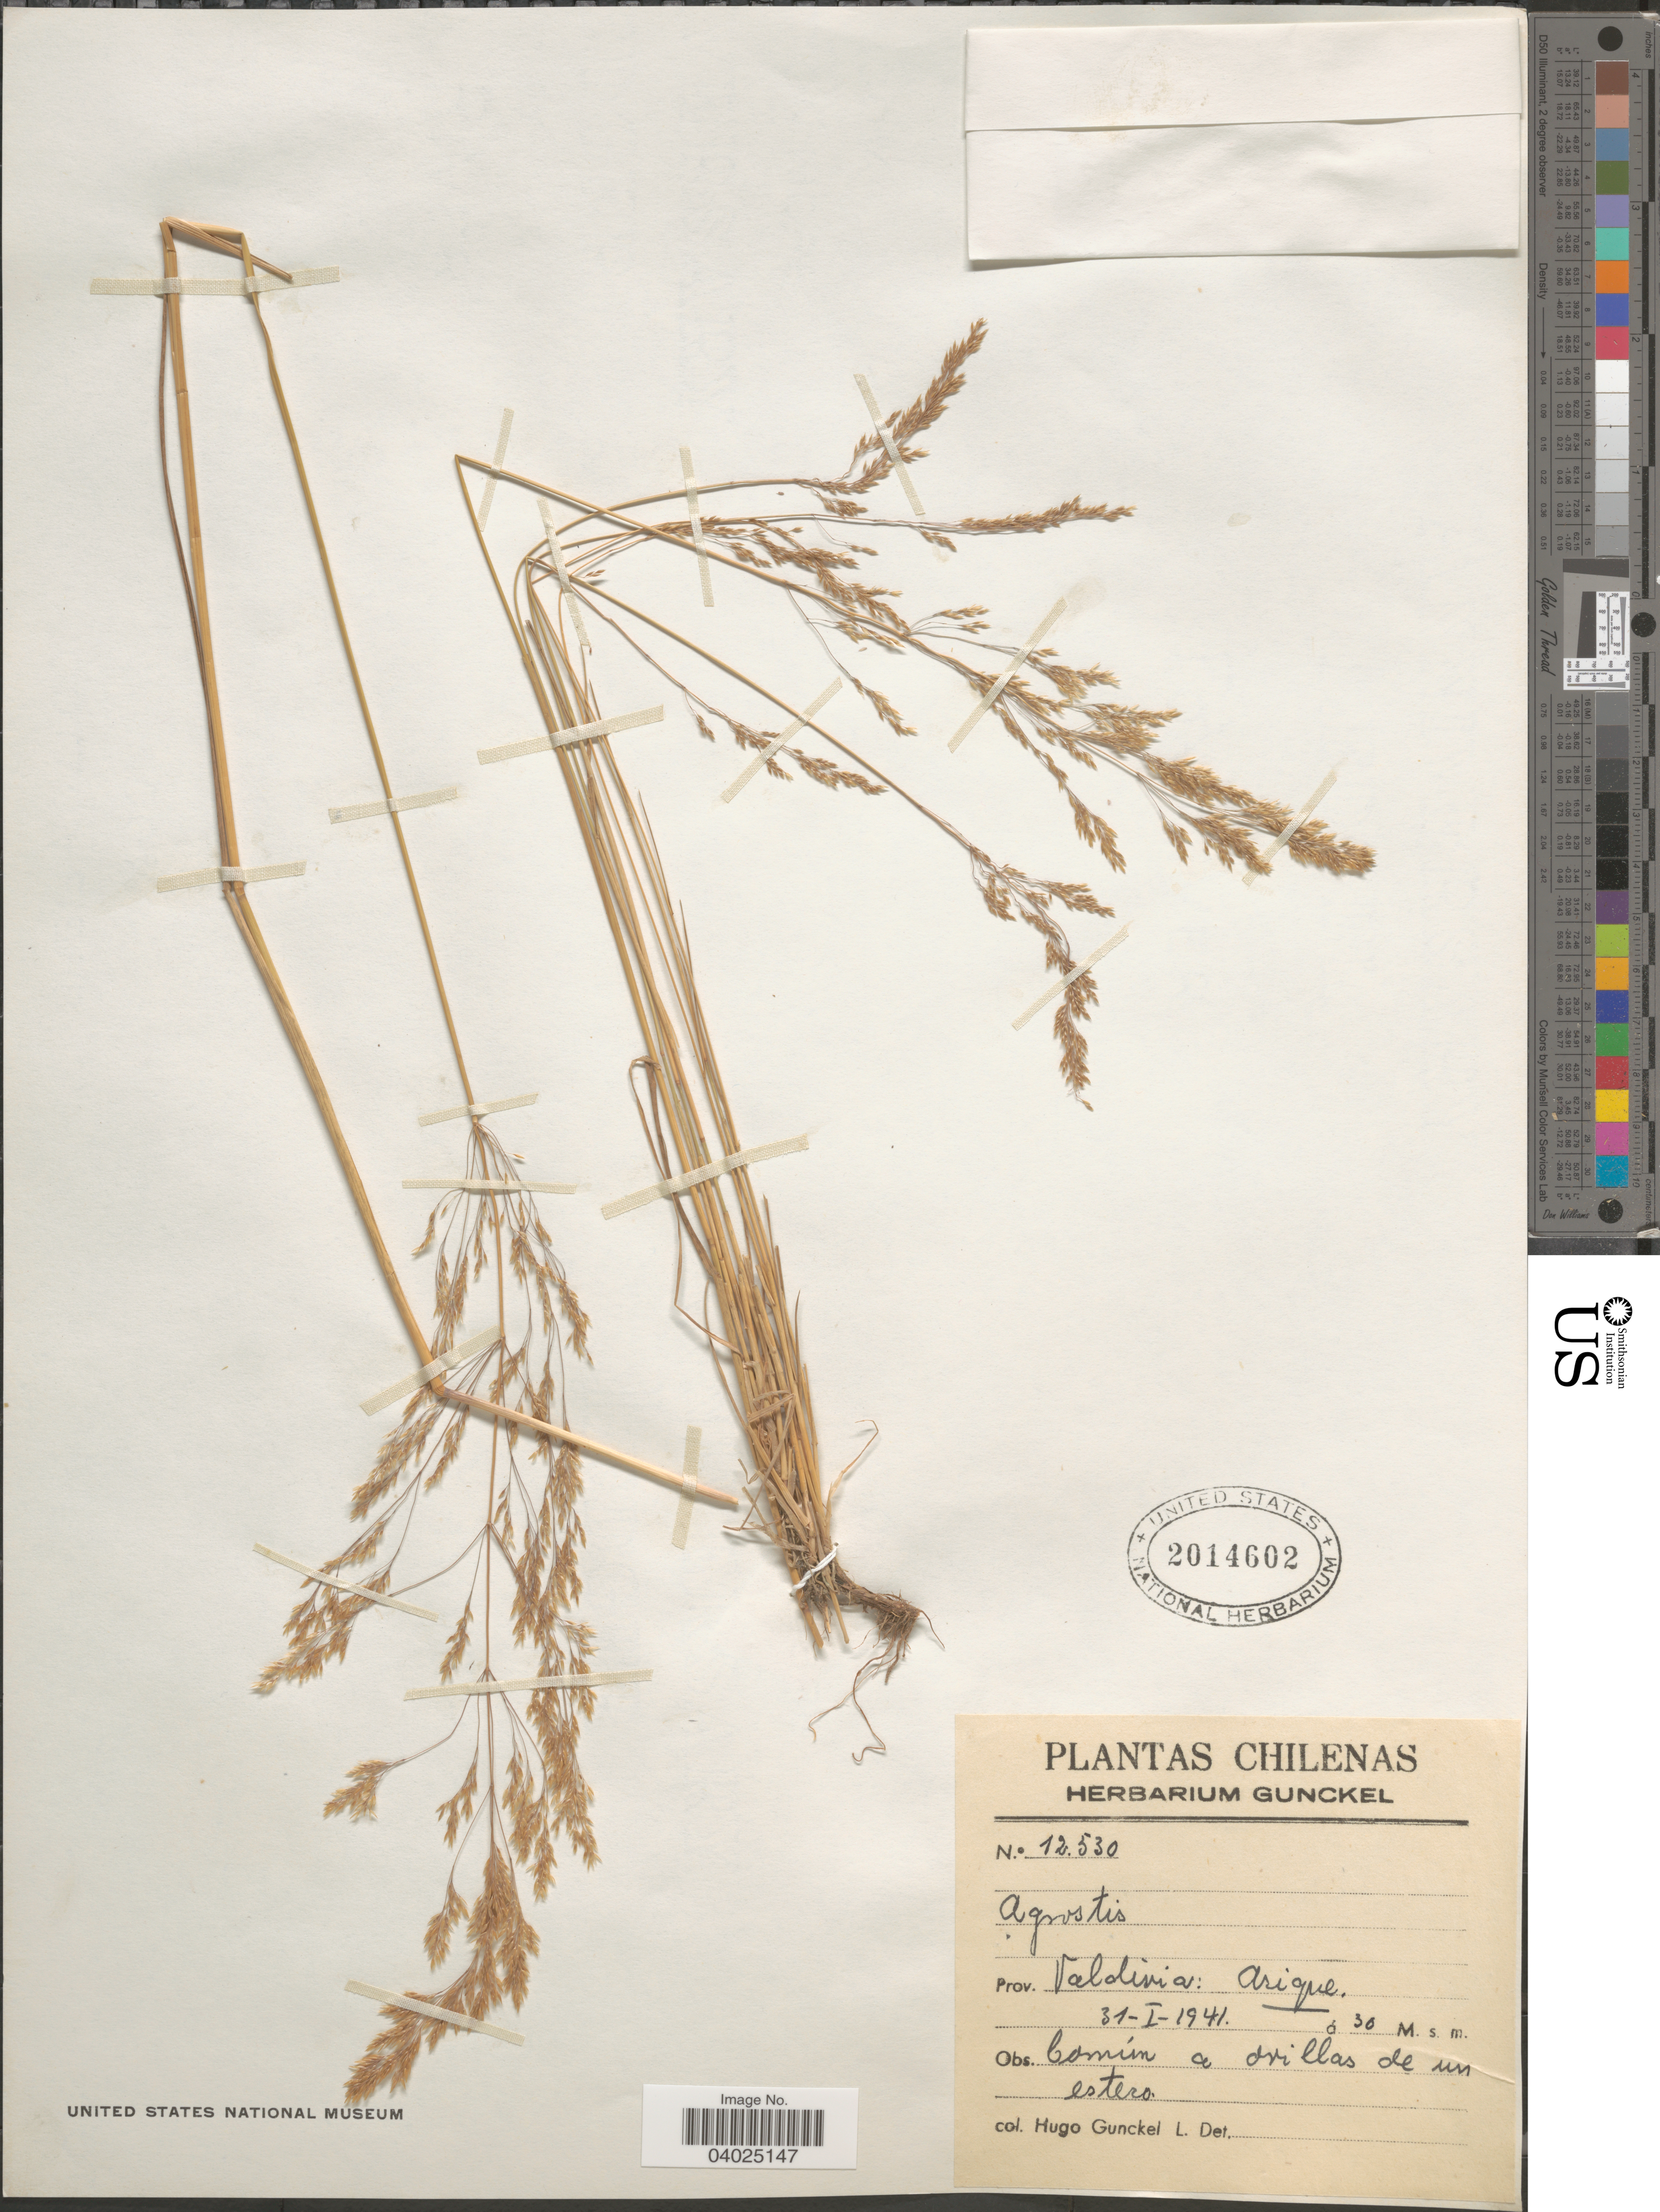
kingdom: Plantae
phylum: Tracheophyta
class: Liliopsida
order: Poales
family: Poaceae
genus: Agrostis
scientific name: Agrostis sp.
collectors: H. Gunckel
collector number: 12530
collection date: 1941-01-31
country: Chile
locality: Prov. Valdivia: Arique.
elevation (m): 30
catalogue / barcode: US 2014602